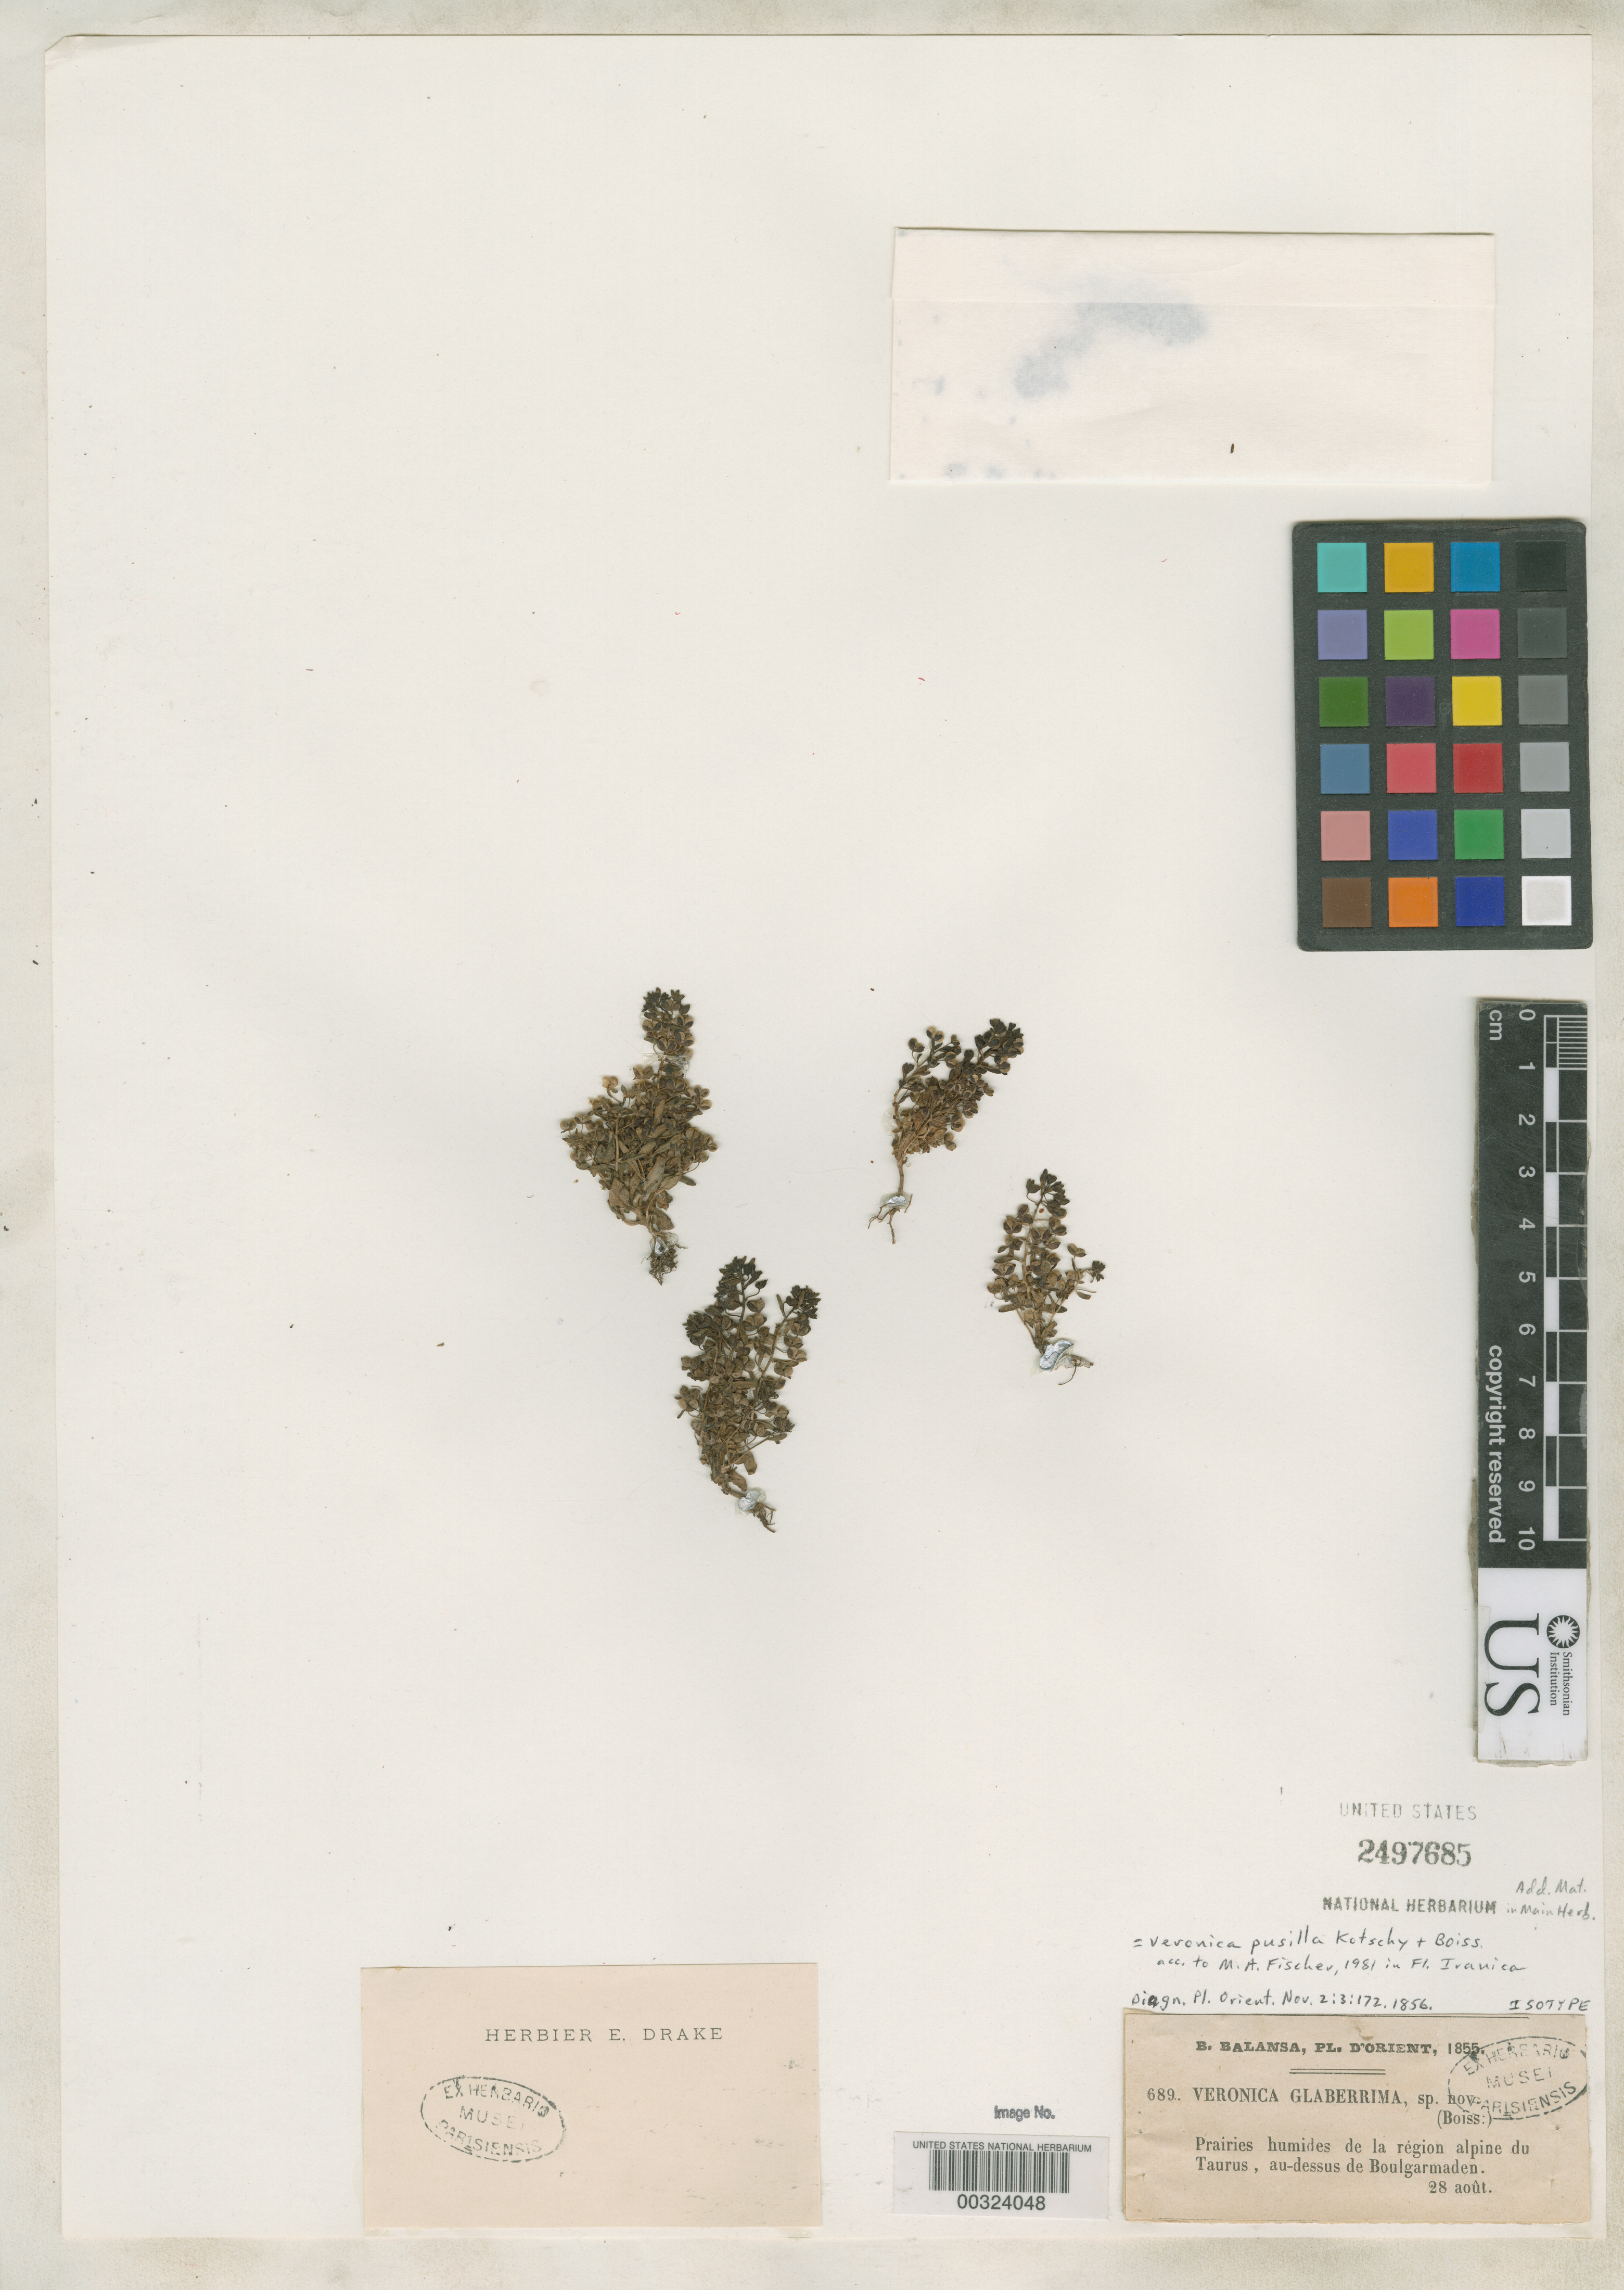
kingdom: Plantae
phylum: Tracheophyta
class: Magnoliopsida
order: Lamiales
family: Plantaginaceae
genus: Veronica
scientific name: Veronica glaberrima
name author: Boiss. & Balansa in Boiss.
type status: Isotype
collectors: B. Balansa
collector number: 689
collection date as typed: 28 Aug 1855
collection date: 1855-08-28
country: Turkey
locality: Region alpine du Taurus, au-dessus de Boulgarmaden.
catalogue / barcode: US 2497685